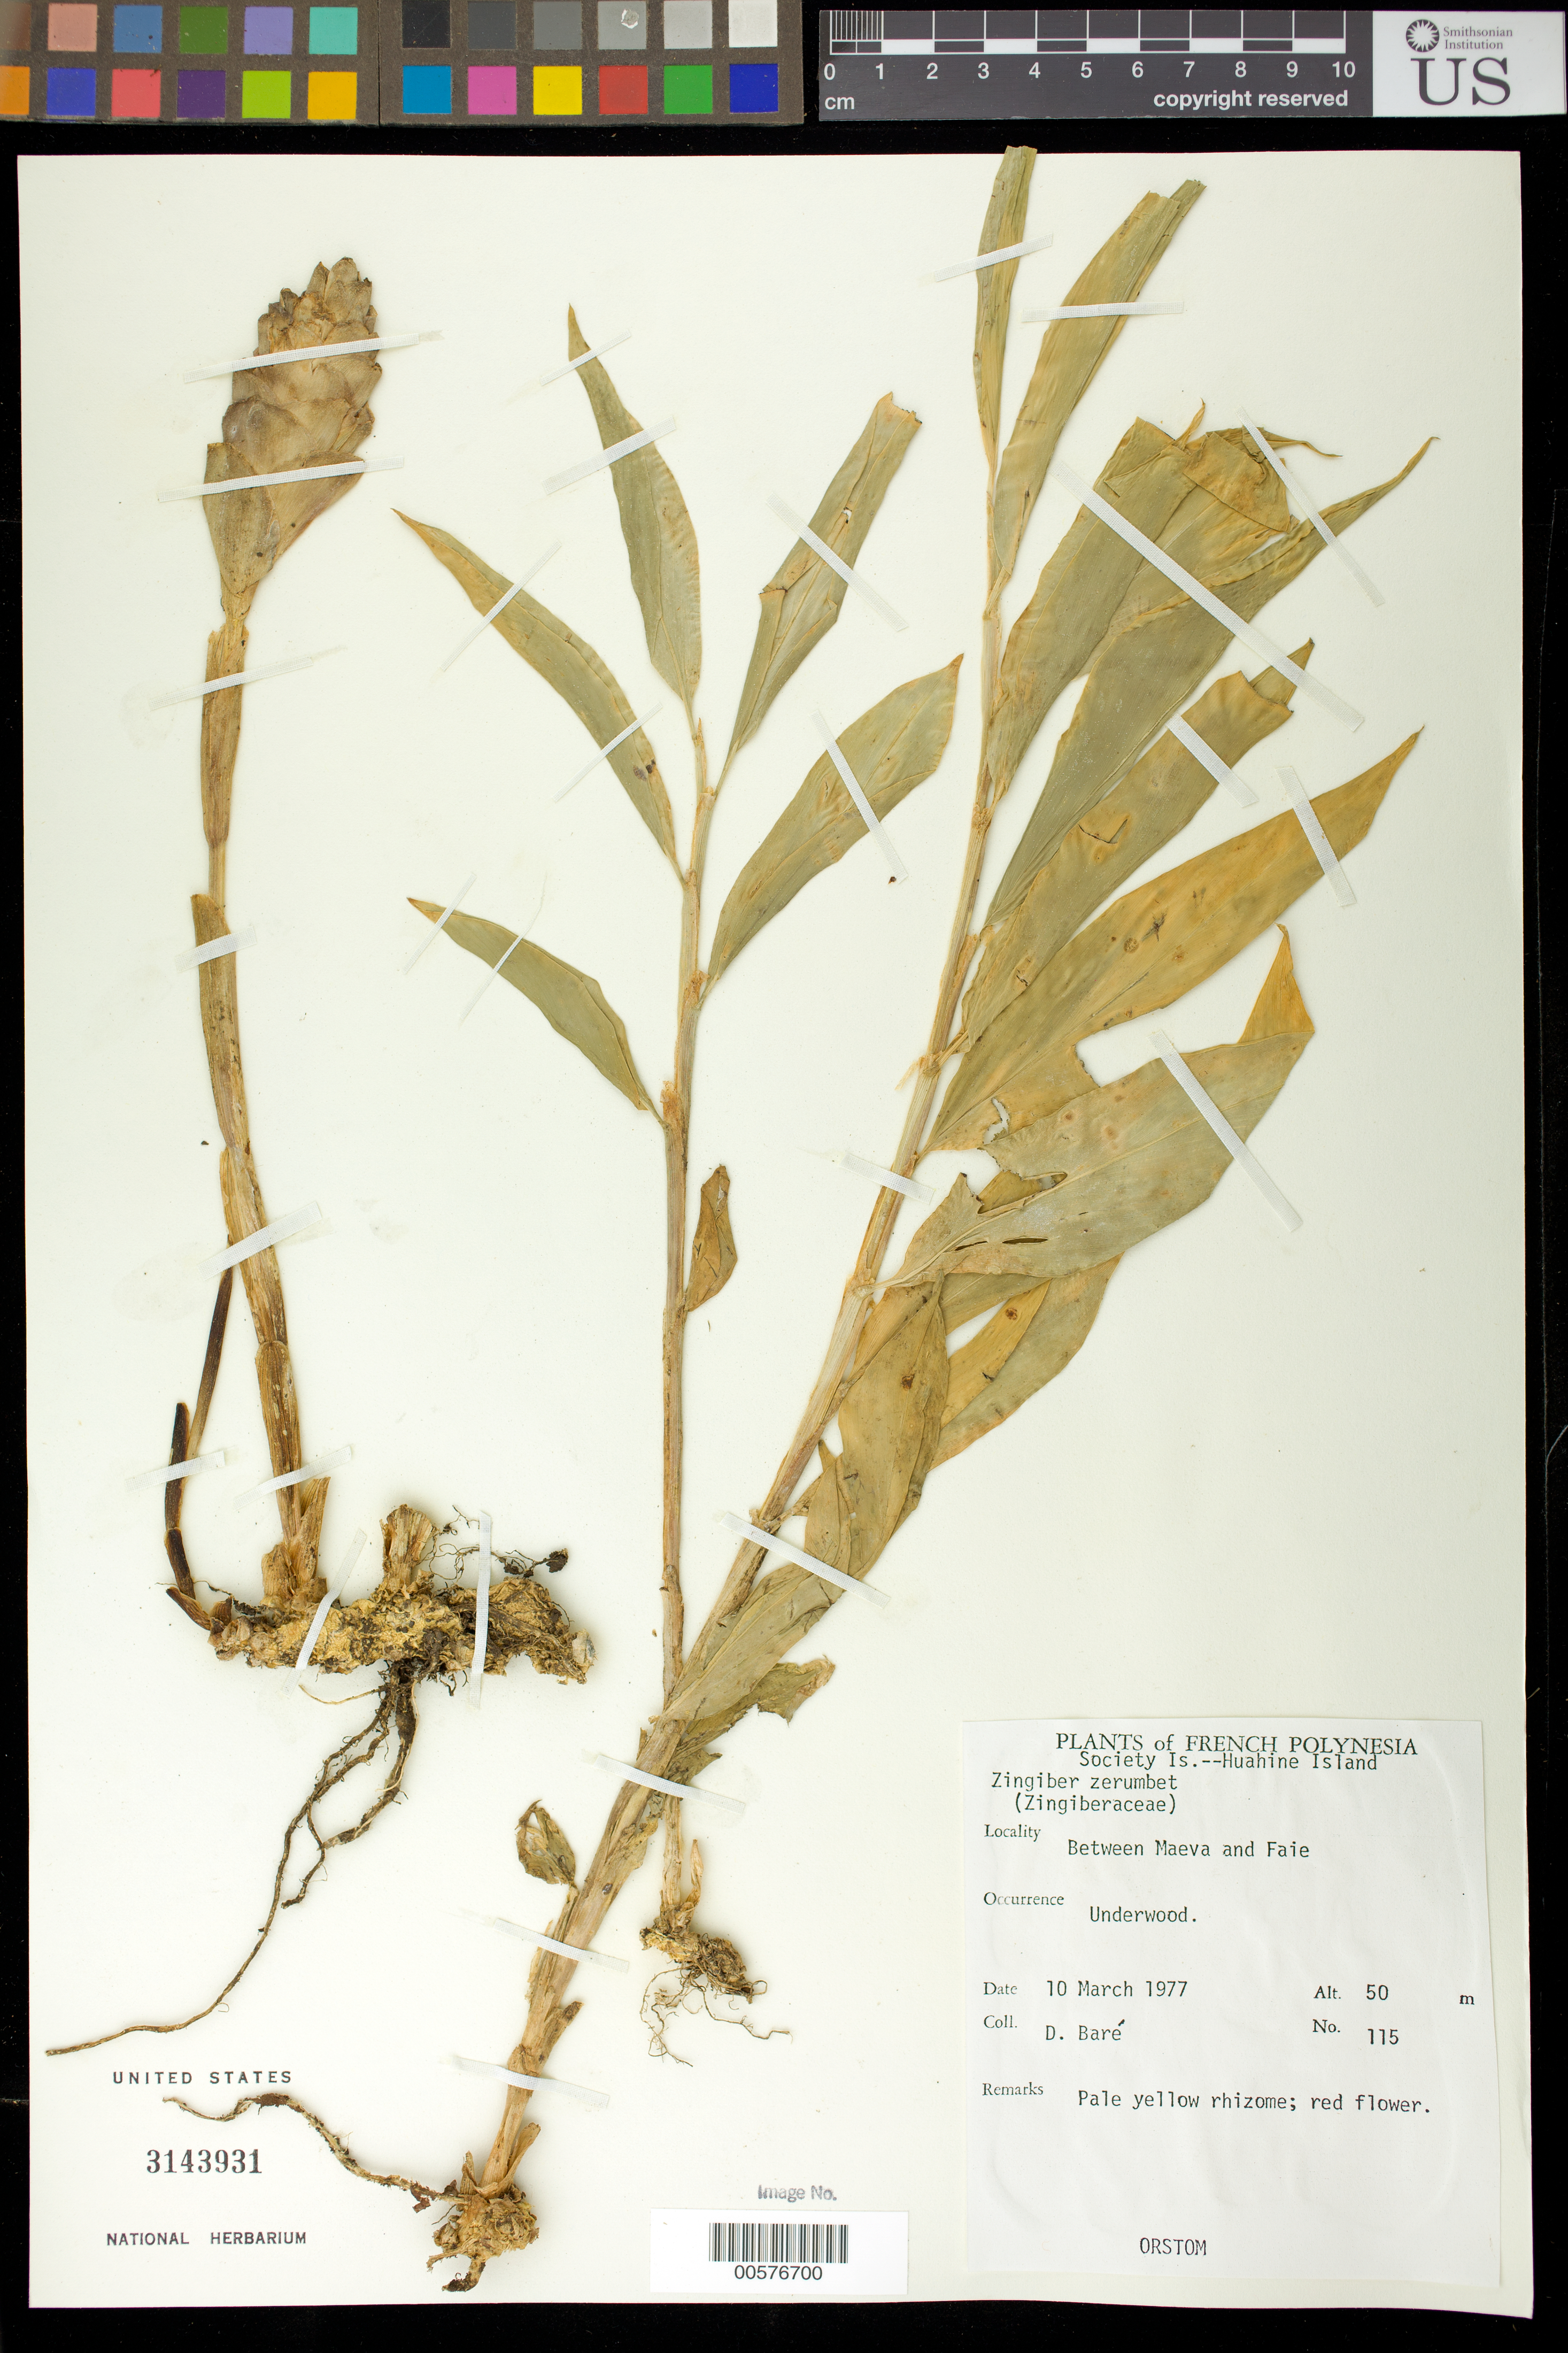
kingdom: Plantae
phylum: Tracheophyta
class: Liliopsida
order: Zingiberales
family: Zingiberaceae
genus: Zingiber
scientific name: Zingiber zerumbet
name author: (L.) Sm.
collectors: D. Baré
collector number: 115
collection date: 1977-03-10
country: French Polynesia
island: Huahine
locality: Huahine. Between Maeva and Faie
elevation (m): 50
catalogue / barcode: US 3143931